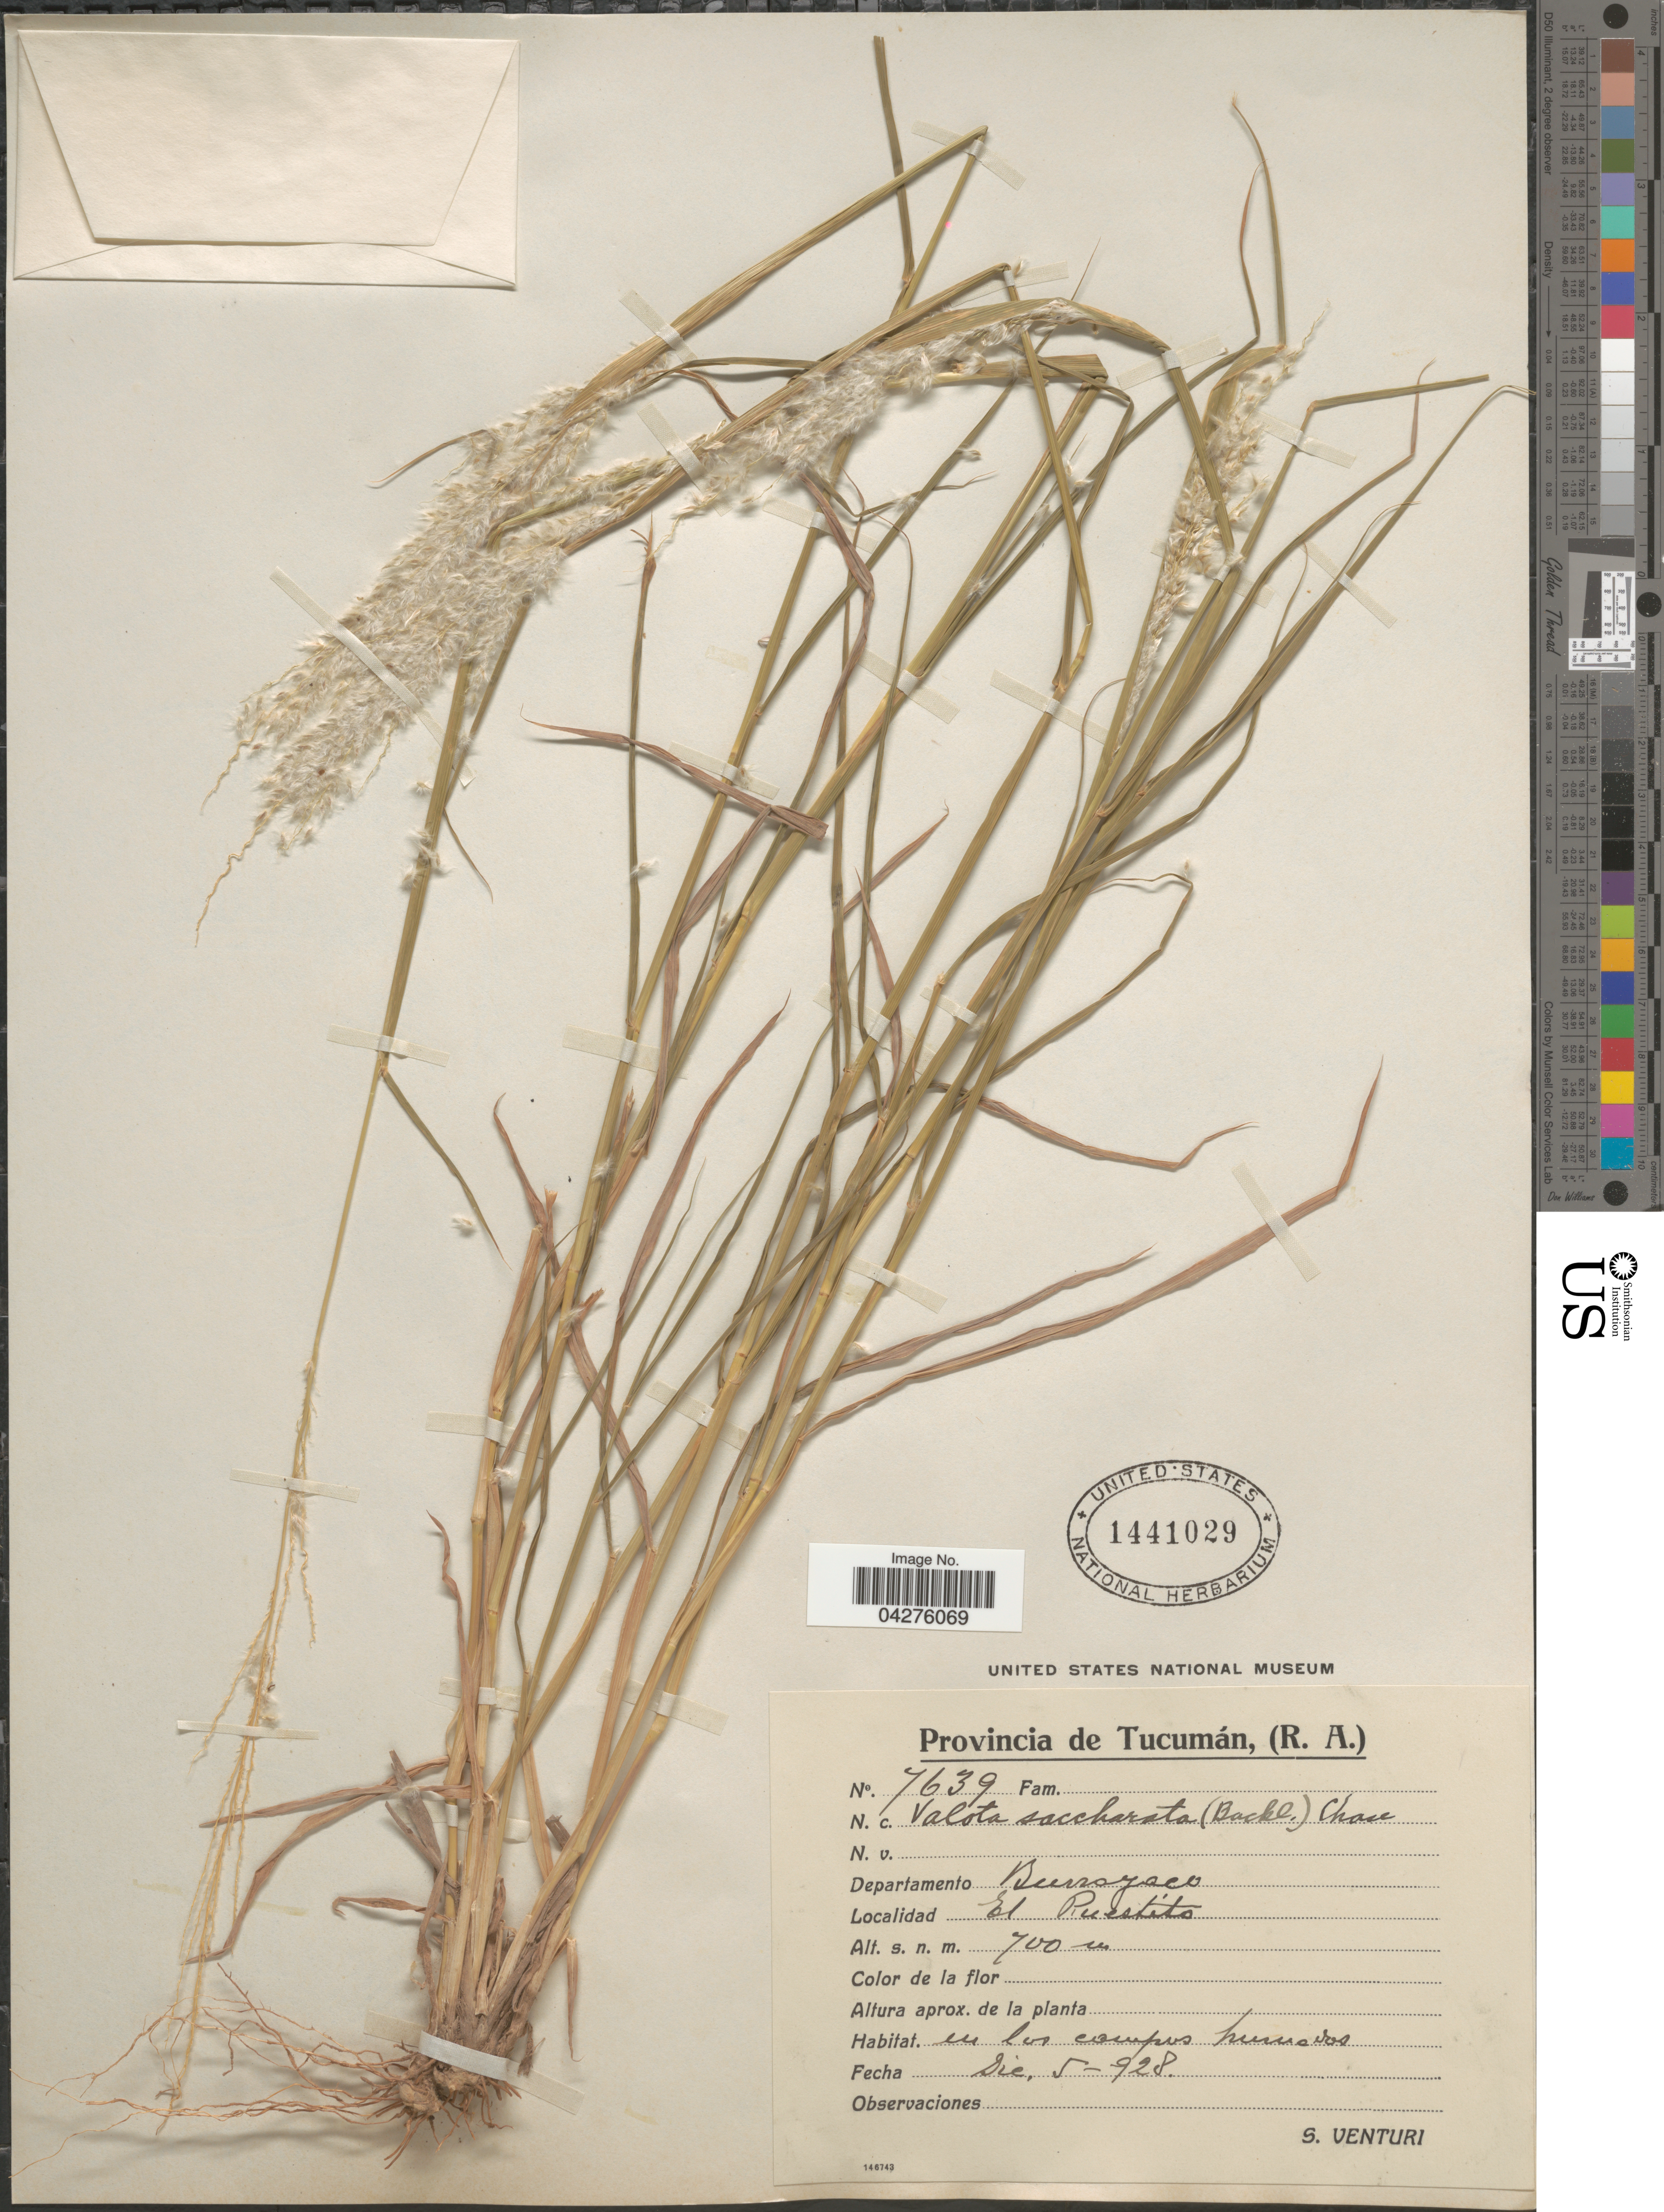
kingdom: Plantae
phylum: Tracheophyta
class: Liliopsida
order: Poales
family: Poaceae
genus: Digitaria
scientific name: Digitaria californica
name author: (Benth.) Henr.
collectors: S. Venturi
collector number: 7639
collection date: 1928-12-05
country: Argentina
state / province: Tucuman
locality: Departamento Burruyacú. El Puestito.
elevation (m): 700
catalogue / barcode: US 1441029